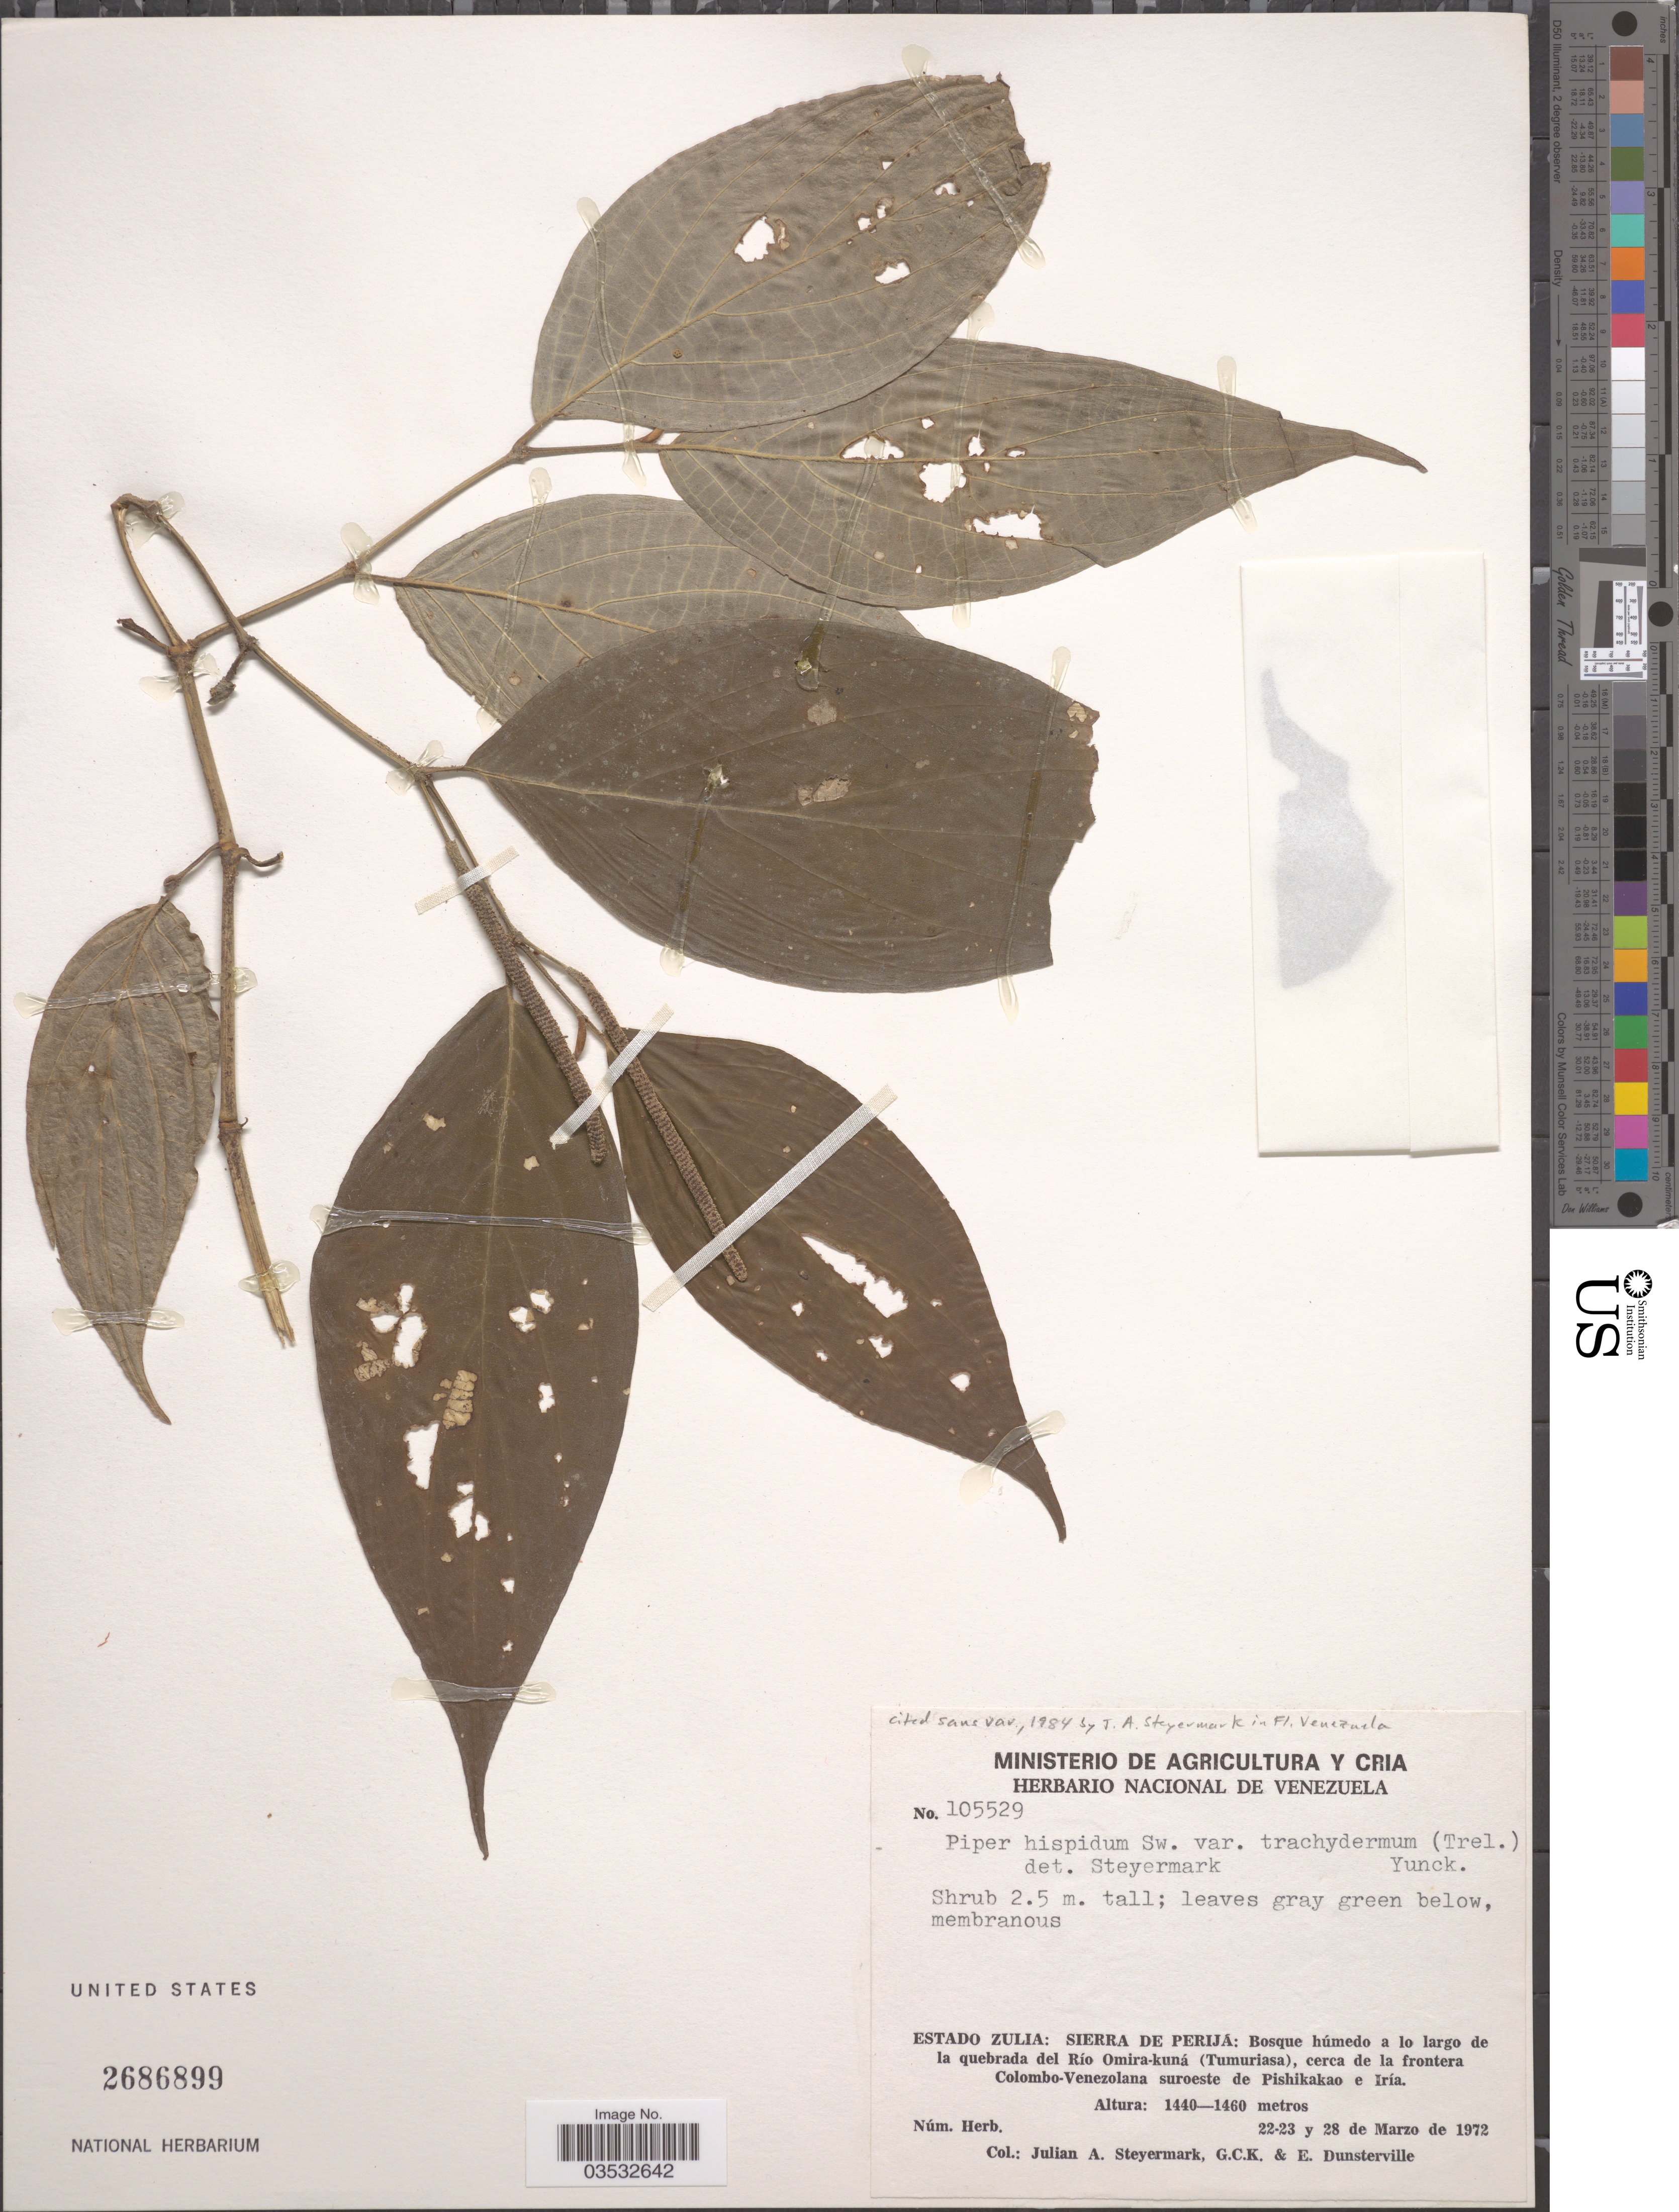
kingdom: Plantae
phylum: Tracheophyta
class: Magnoliopsida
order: Piperales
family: Piperaceae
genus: Piper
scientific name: Piper hispidum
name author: Sw.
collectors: J. Steyermark, G. C. K. Dunsterville & E. Dunsterville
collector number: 105529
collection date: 1972-03-22/1972-03-28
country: Venezuela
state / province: Zulia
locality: Sierra de Perijá: Bosque húmedo a lo largo de la quebrada del Río Omira-kuná (Tumuriasa), cerca de la frontera Colombo-Venezolana suroeste de Pishikakao e Iría.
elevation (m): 1440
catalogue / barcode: US 2686899